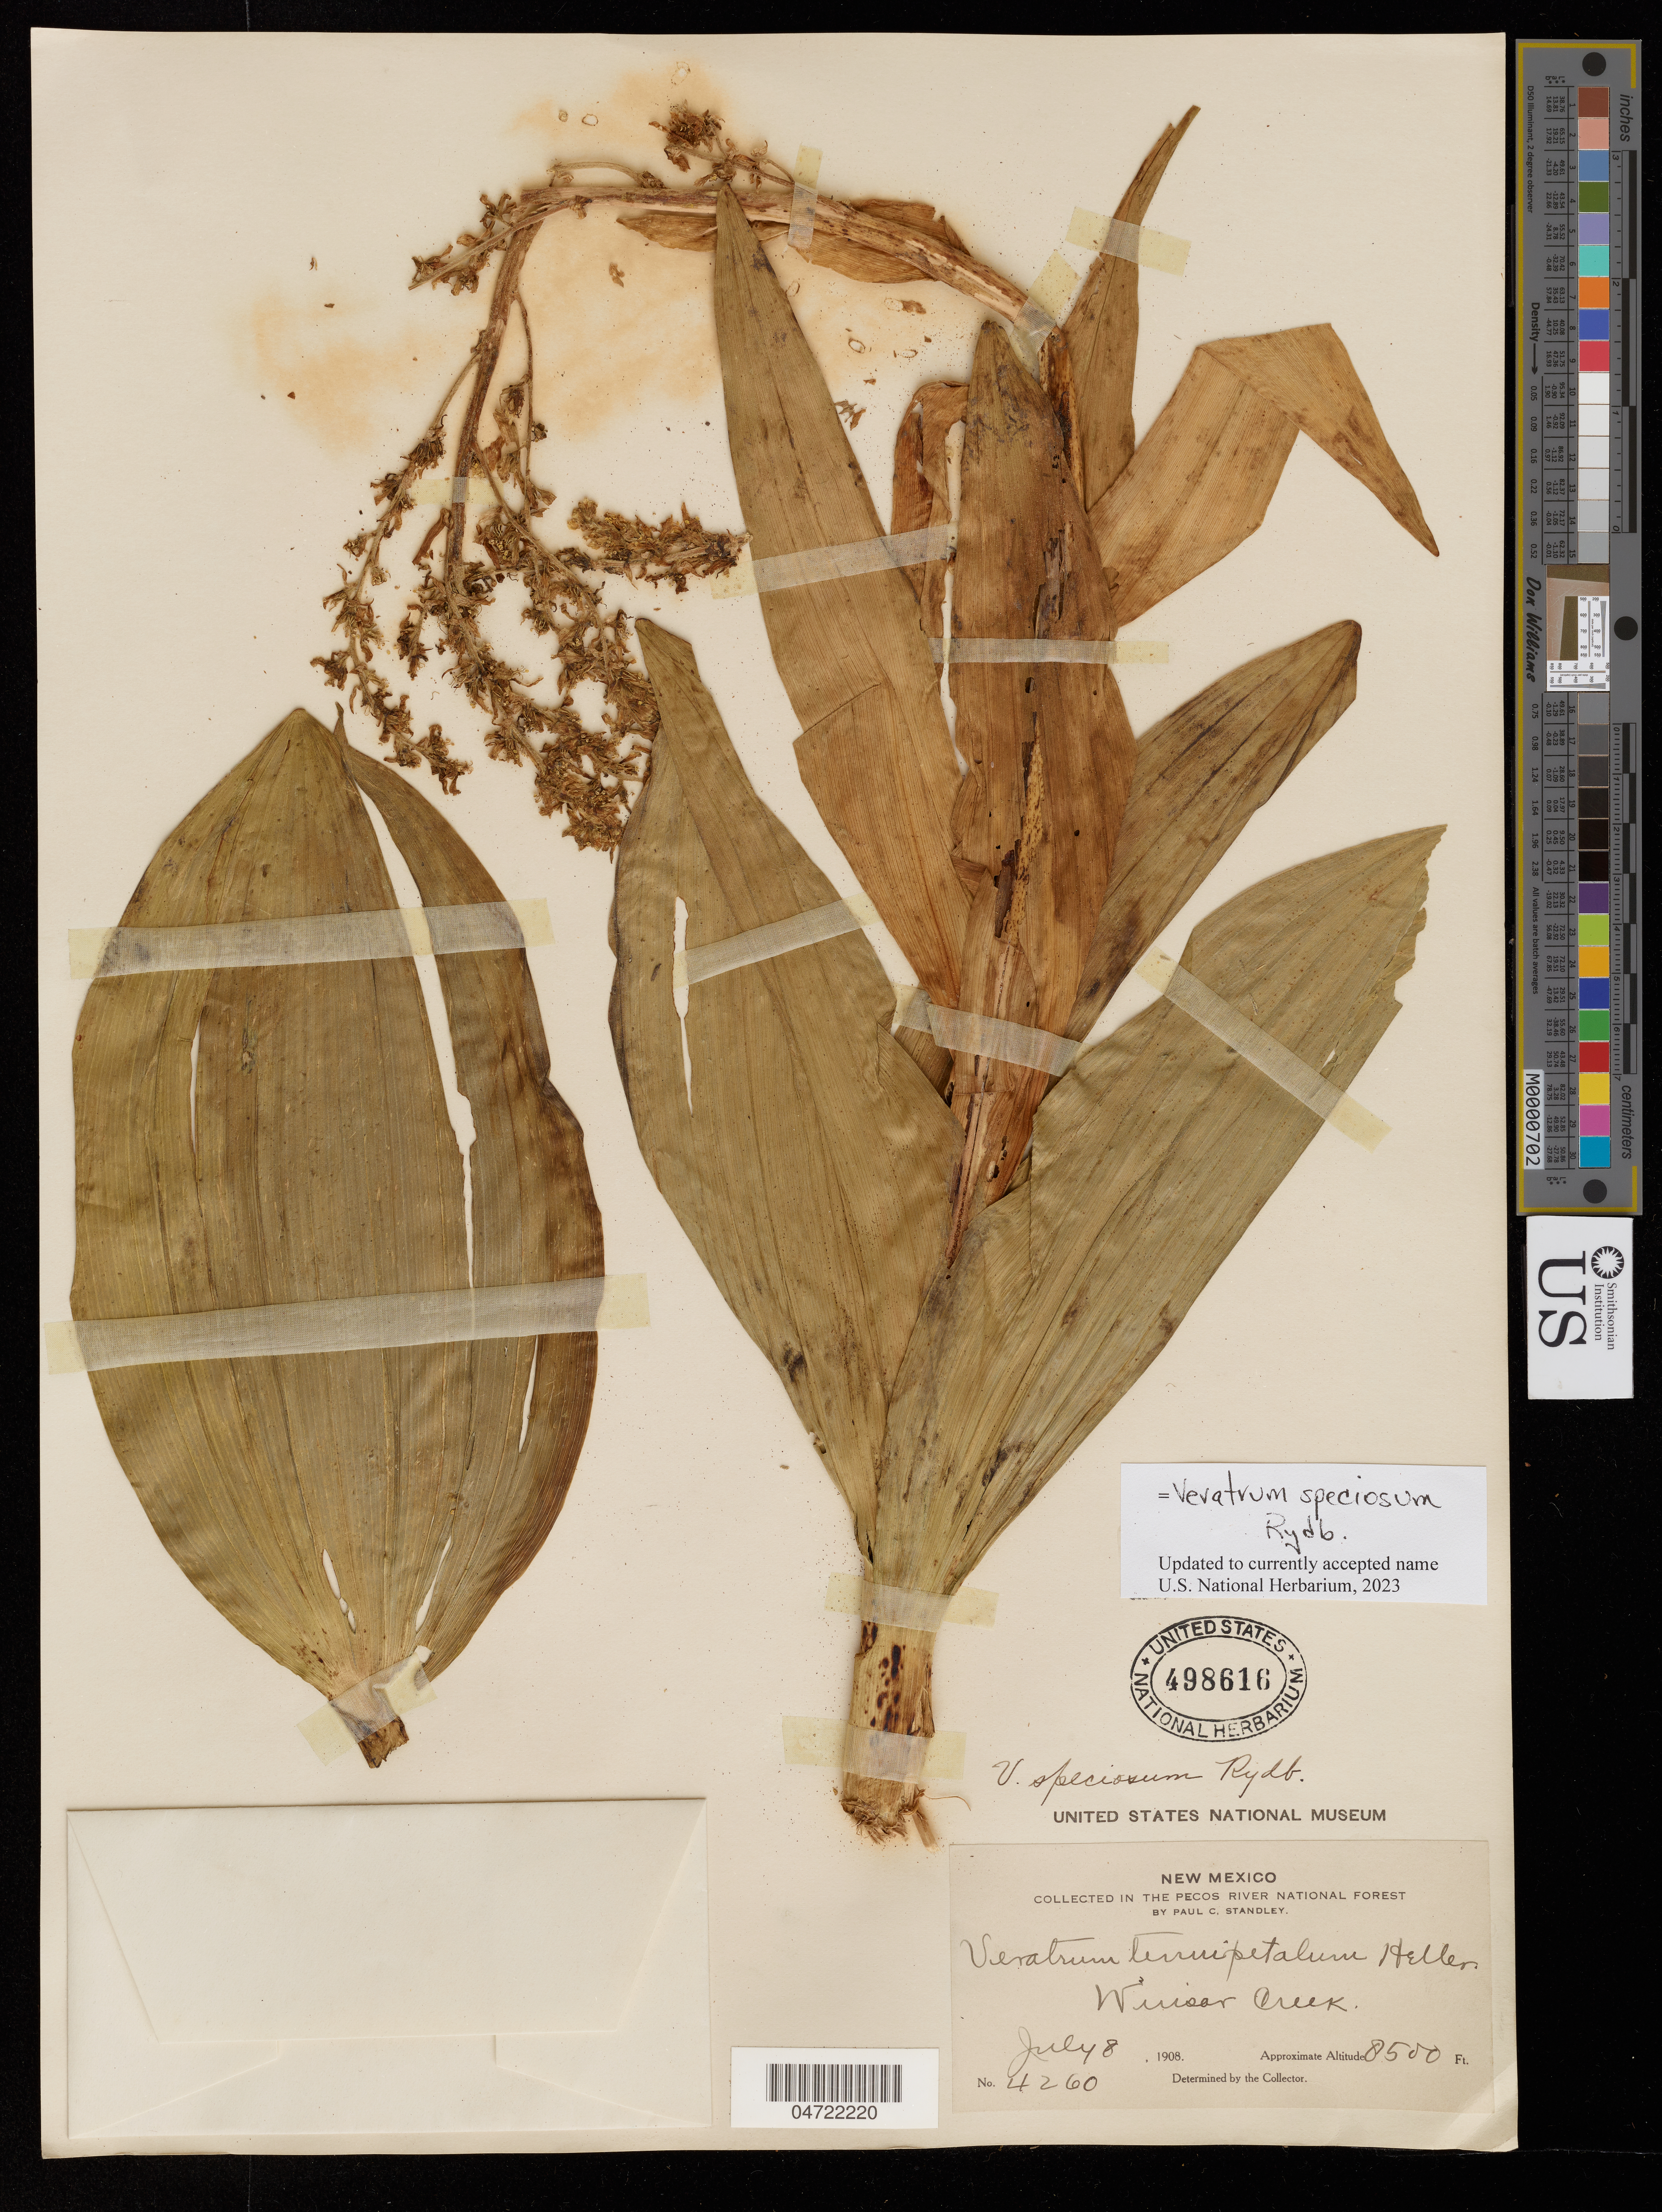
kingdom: Plantae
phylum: Tracheophyta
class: Liliopsida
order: Liliales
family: Melanthiaceae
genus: Veratrum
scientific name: Veratrum speciosum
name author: Rydb.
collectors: P. C. Standley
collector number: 4260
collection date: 1908-07-08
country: United States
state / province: New Mexico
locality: In the Pecos River National Forest. Winsors Ranch.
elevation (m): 2591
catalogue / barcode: US 498616